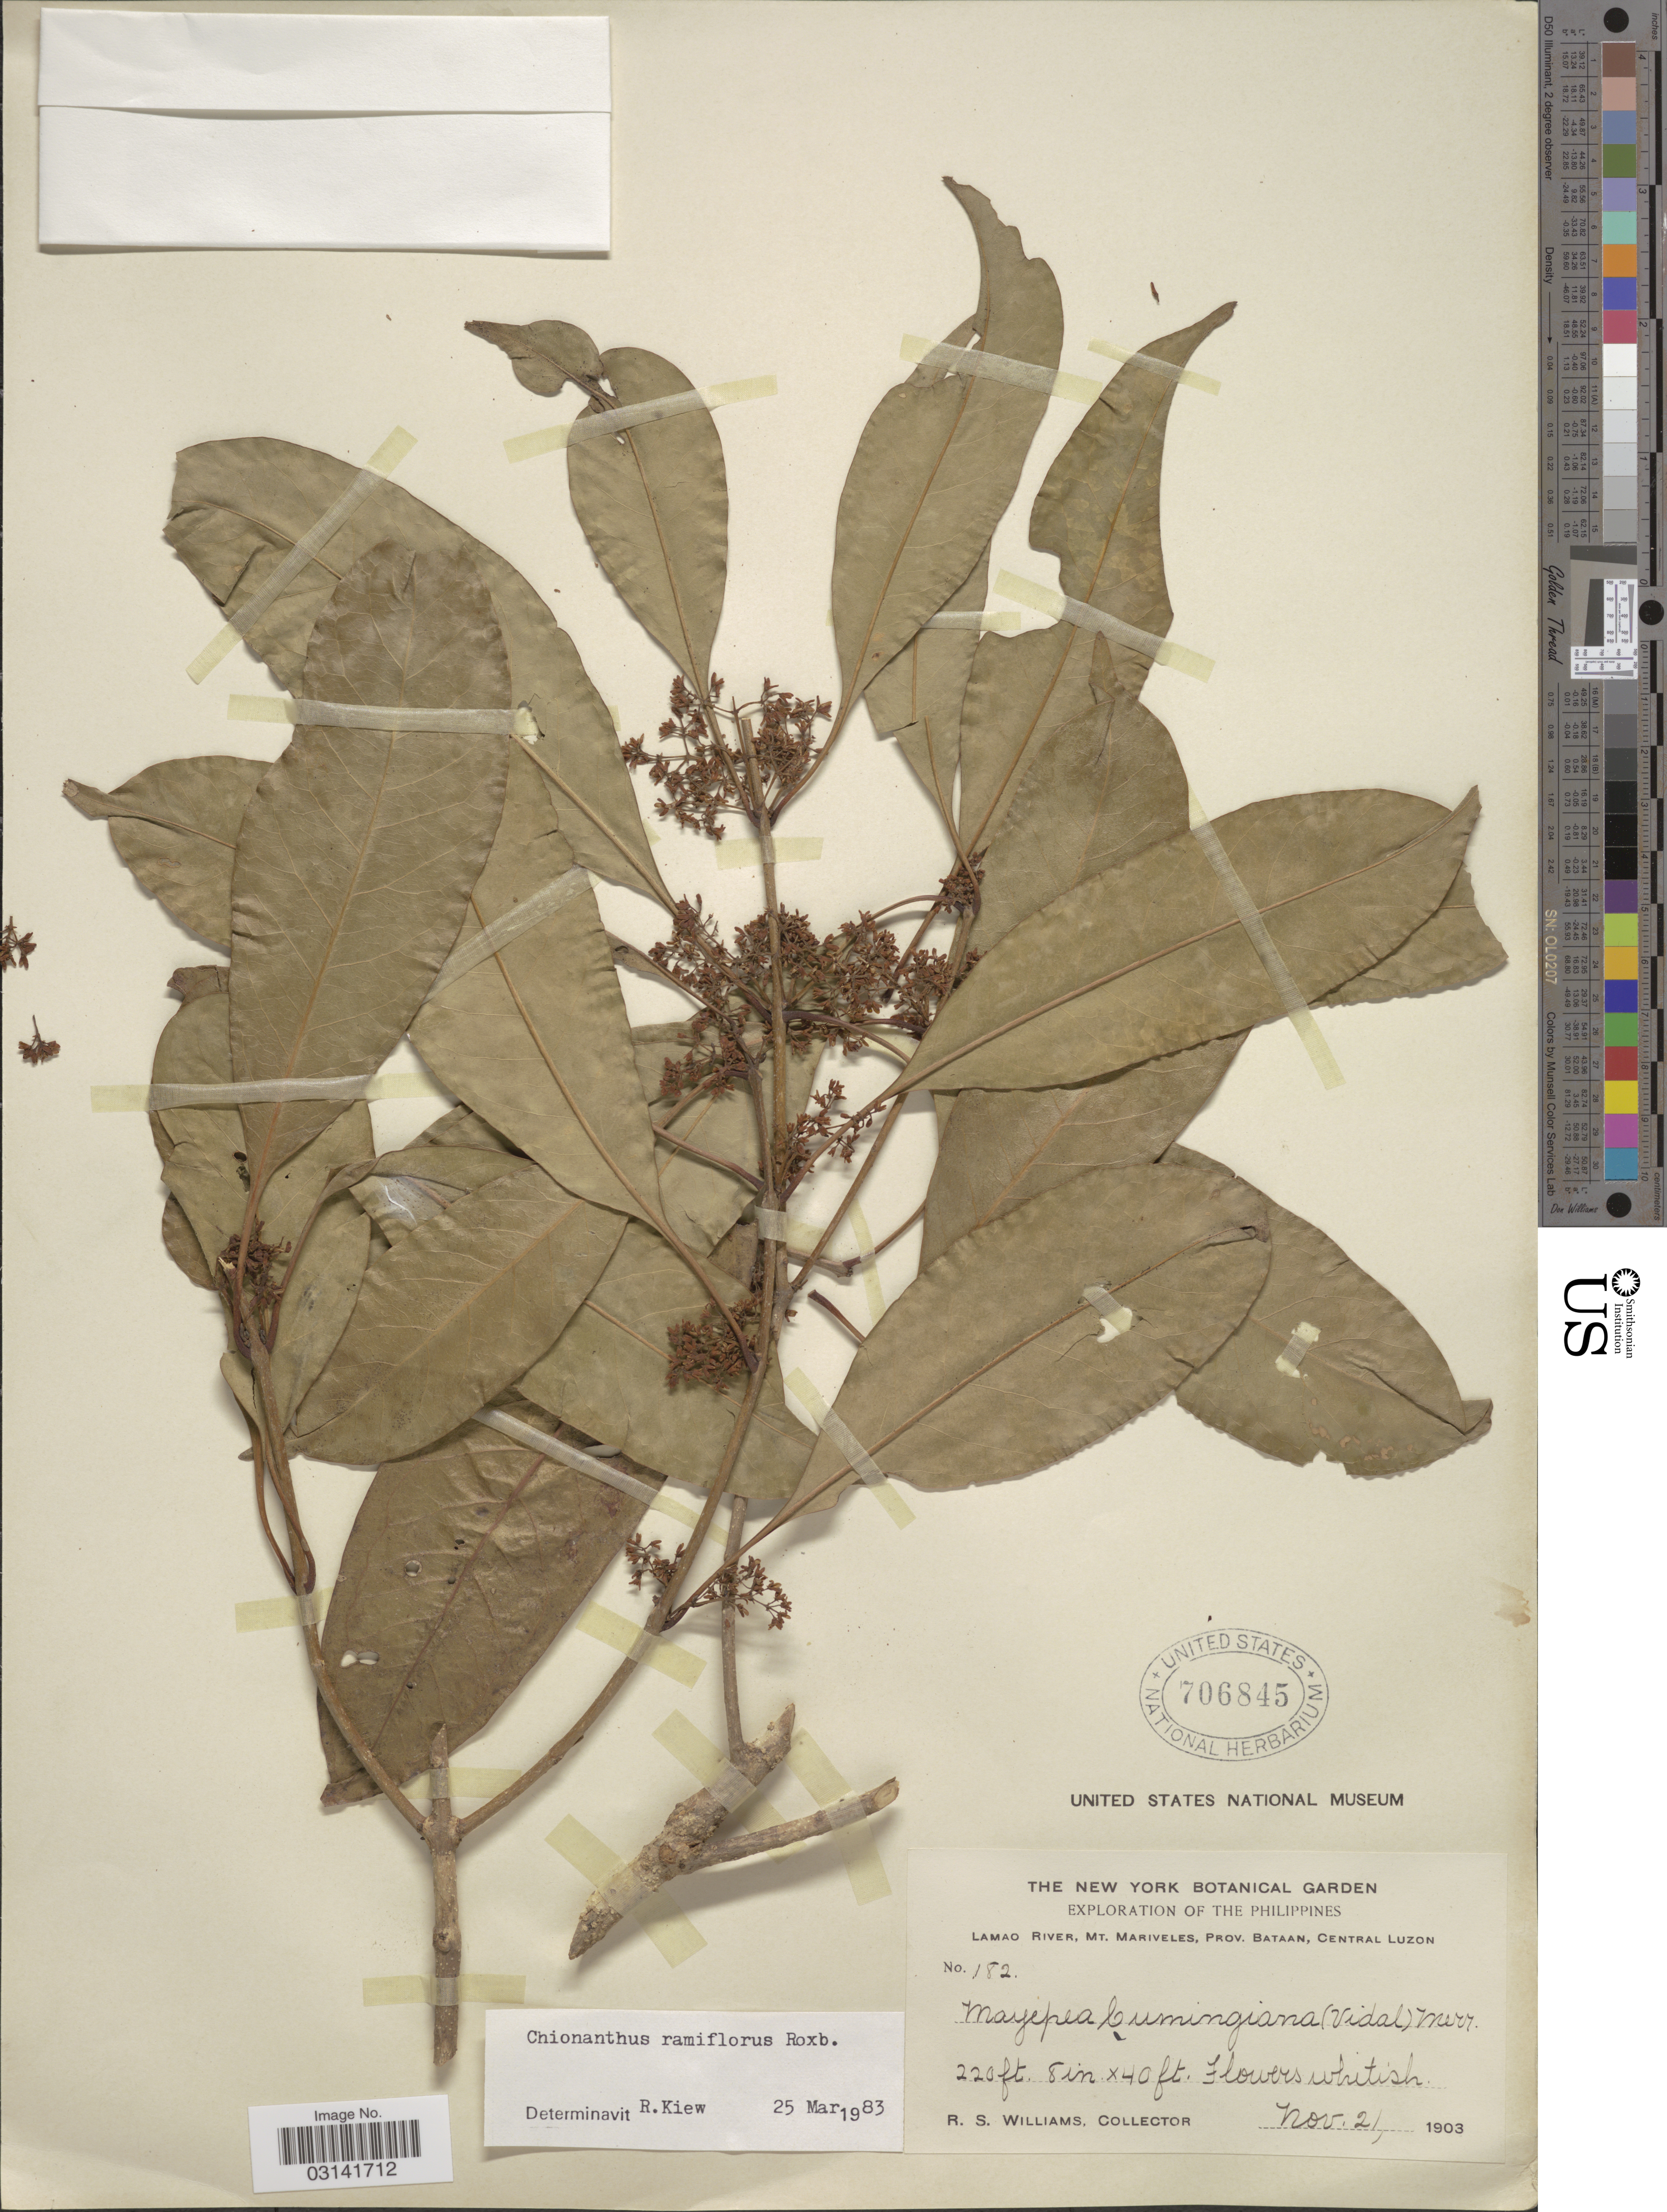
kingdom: Plantae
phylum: Tracheophyta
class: Magnoliopsida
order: Lamiales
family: Oleaceae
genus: Chionanthus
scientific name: Chionanthus ramiflorus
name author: Roxb.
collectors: R. S. Williams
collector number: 182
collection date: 1903-11-21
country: Philippines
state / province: Central Luzon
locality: Lamao River, Mt. Mariveles, Prov. Bataan, Central Luzon.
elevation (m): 67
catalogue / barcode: US 706845